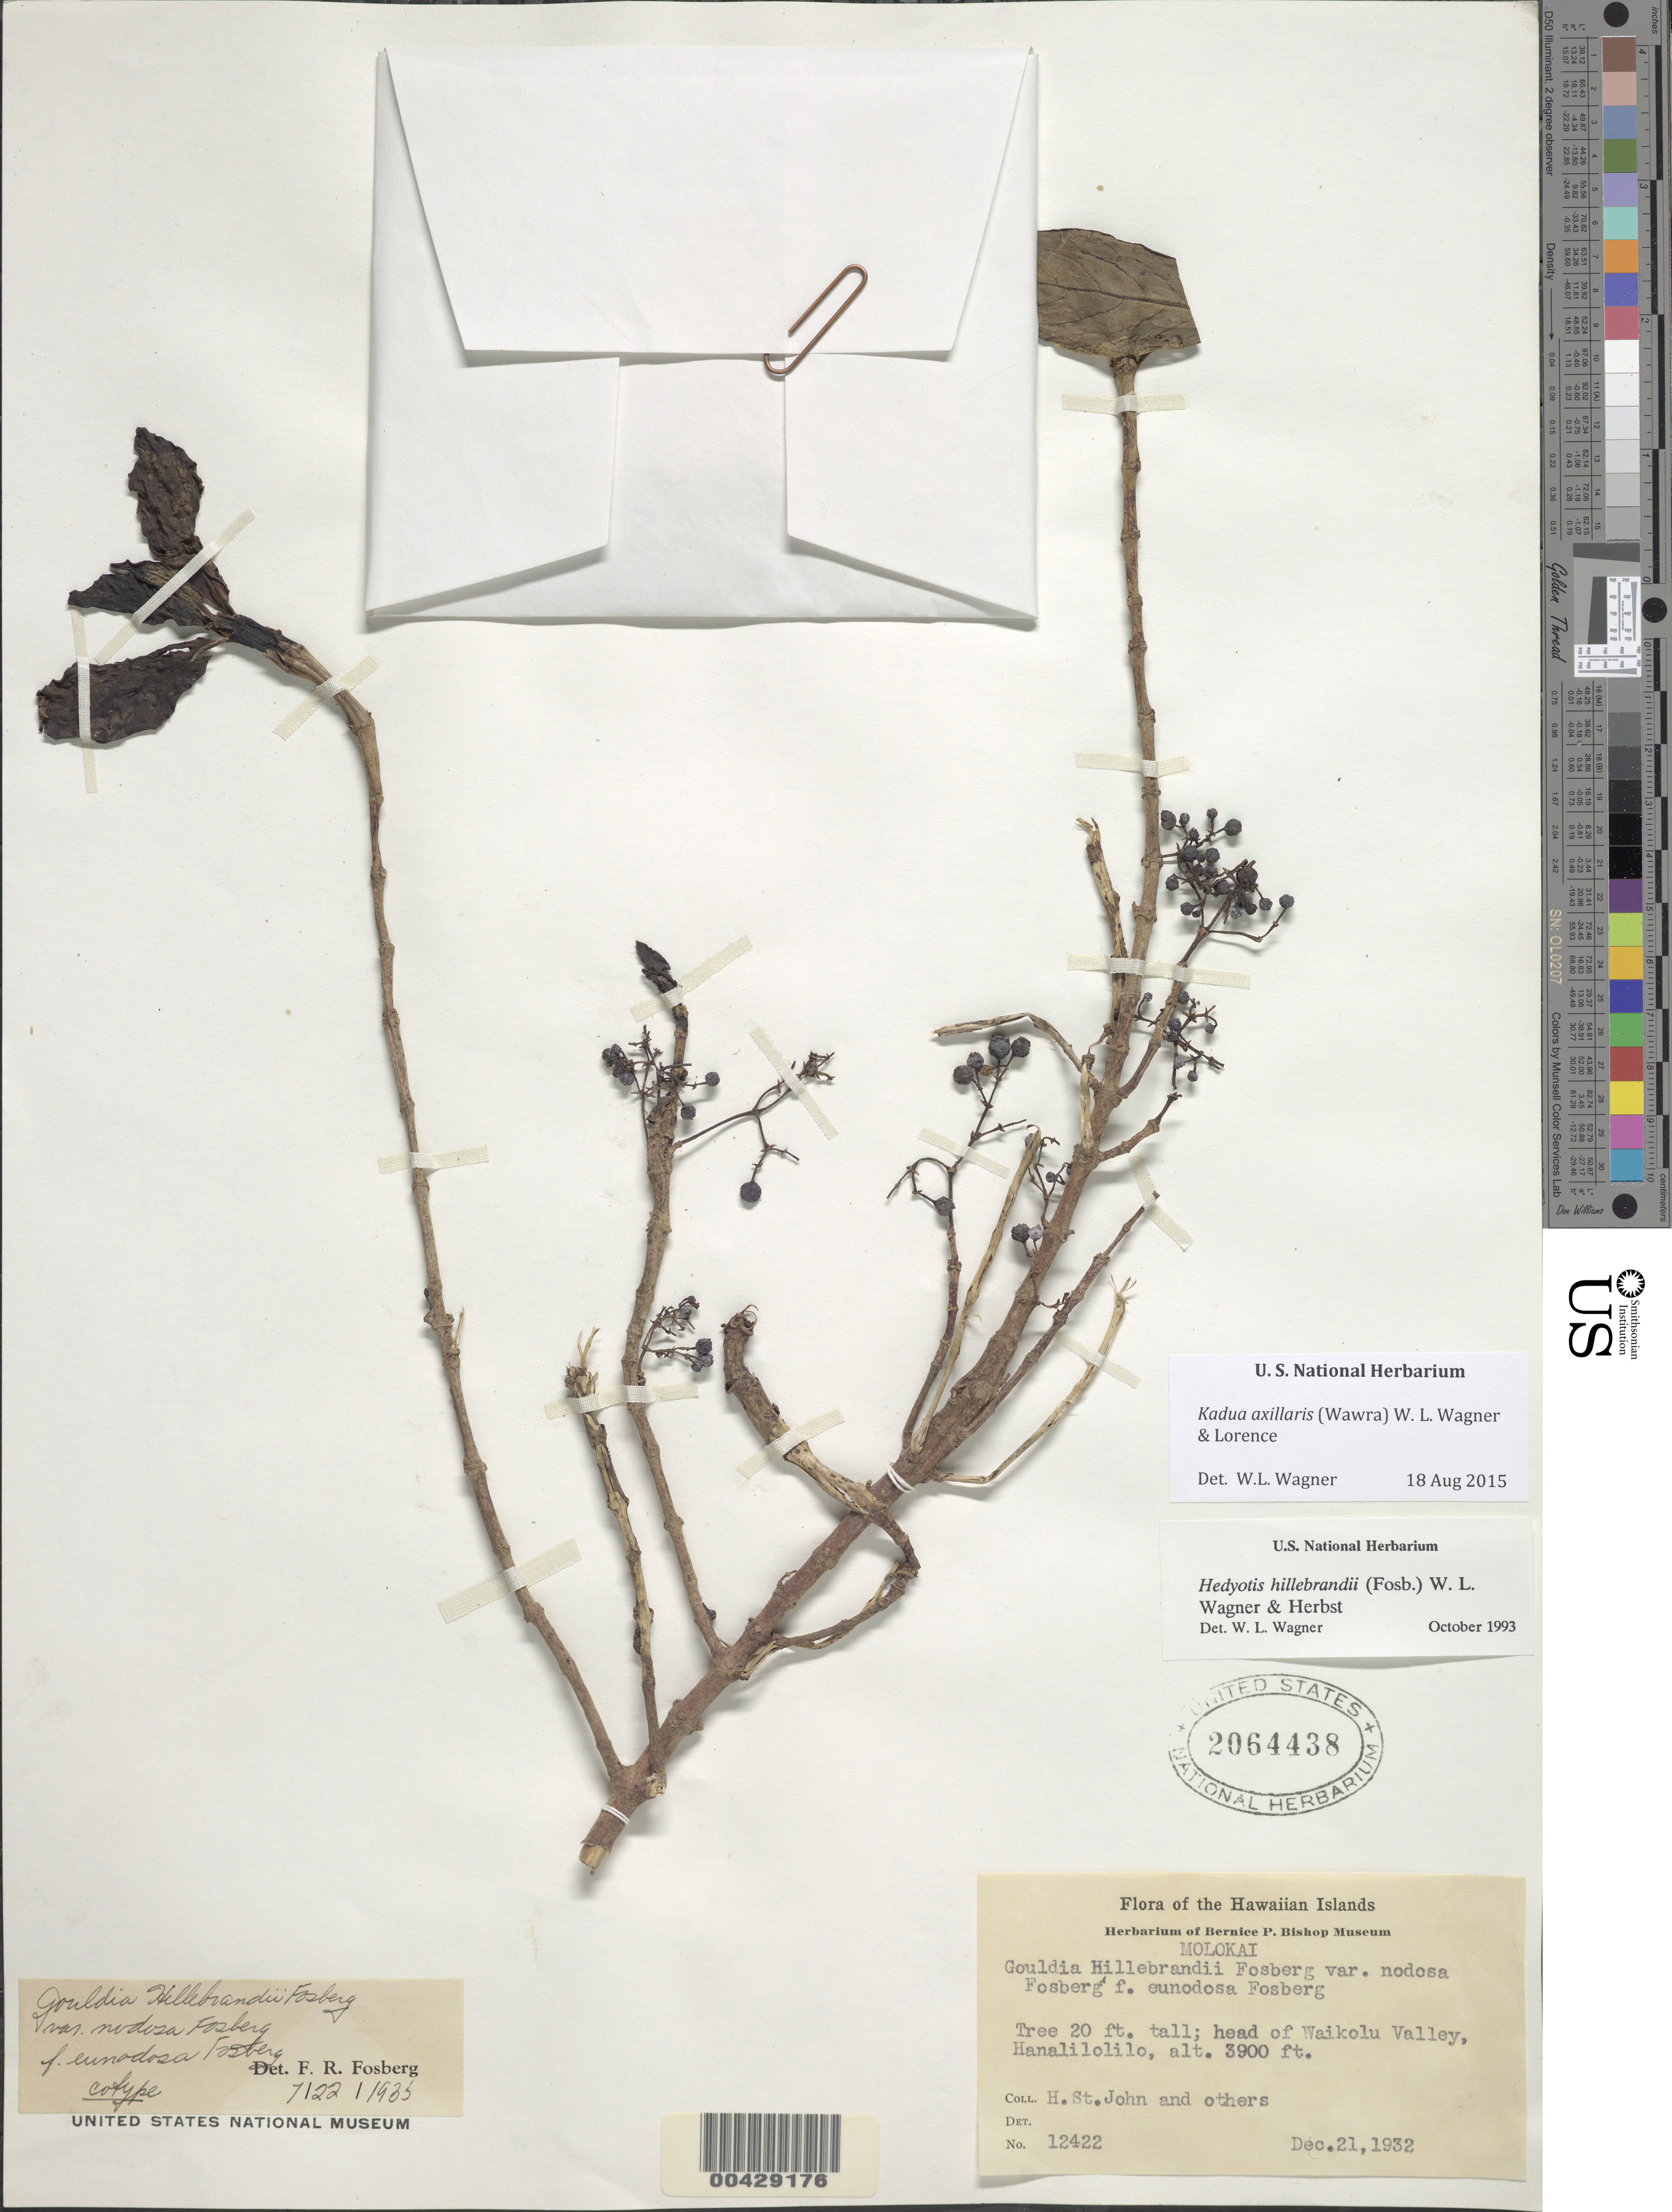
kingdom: Plantae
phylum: Tracheophyta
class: Magnoliopsida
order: Gentianales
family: Rubiaceae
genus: Kadua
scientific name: Kadua axillaris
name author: (Wawra) W.L. Wagner & Lorence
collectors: H. St. John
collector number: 12422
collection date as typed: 21 Dec 1932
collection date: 1932-12-21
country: United States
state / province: Hawaii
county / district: Maui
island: Moloka'i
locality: Head of Waikolu Valley, Hanalilolilo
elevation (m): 1189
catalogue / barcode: US 2064438